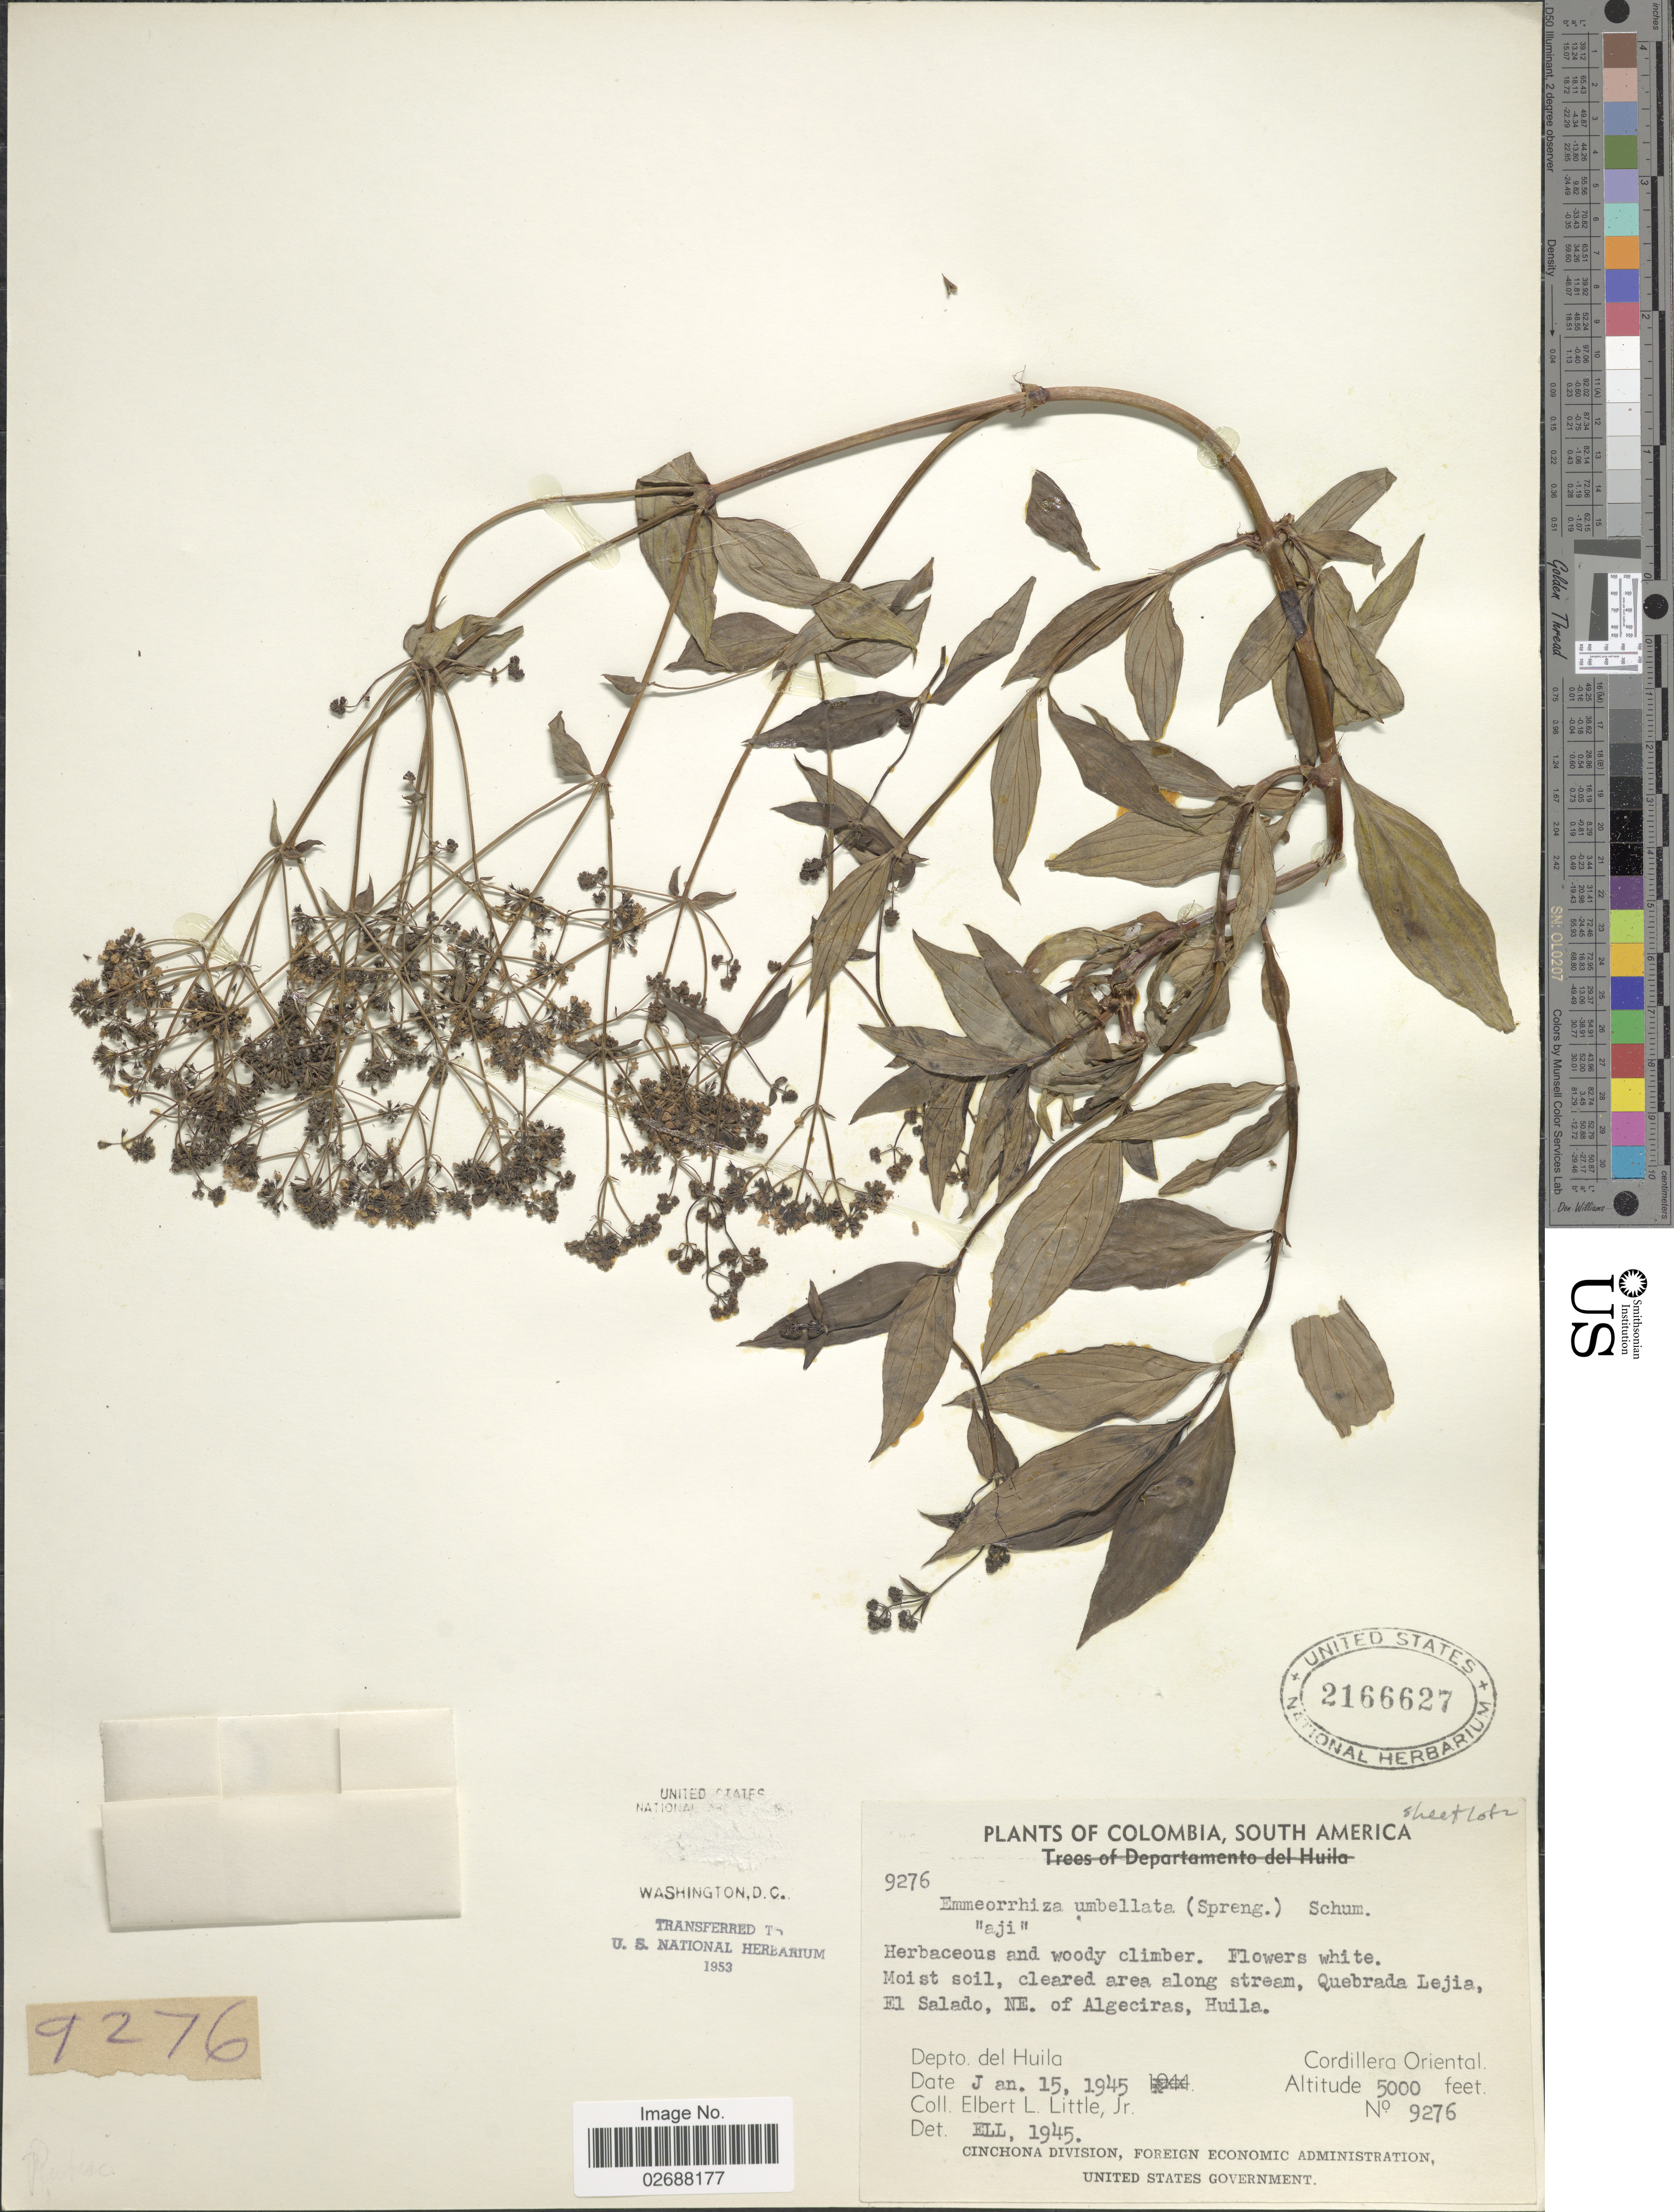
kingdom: Plantae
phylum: Tracheophyta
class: Magnoliopsida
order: Gentianales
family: Rubiaceae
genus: Emmeorhiza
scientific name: Emmeorhiza umbellata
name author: (Spreng.) K. Schum.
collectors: E. L. Little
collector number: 9276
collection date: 1945-01-15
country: Colombia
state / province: Huila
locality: Cordillera Oriental. Quebrada Lejia, El Salado NE of Algeciras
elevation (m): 1524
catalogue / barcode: US 2166627